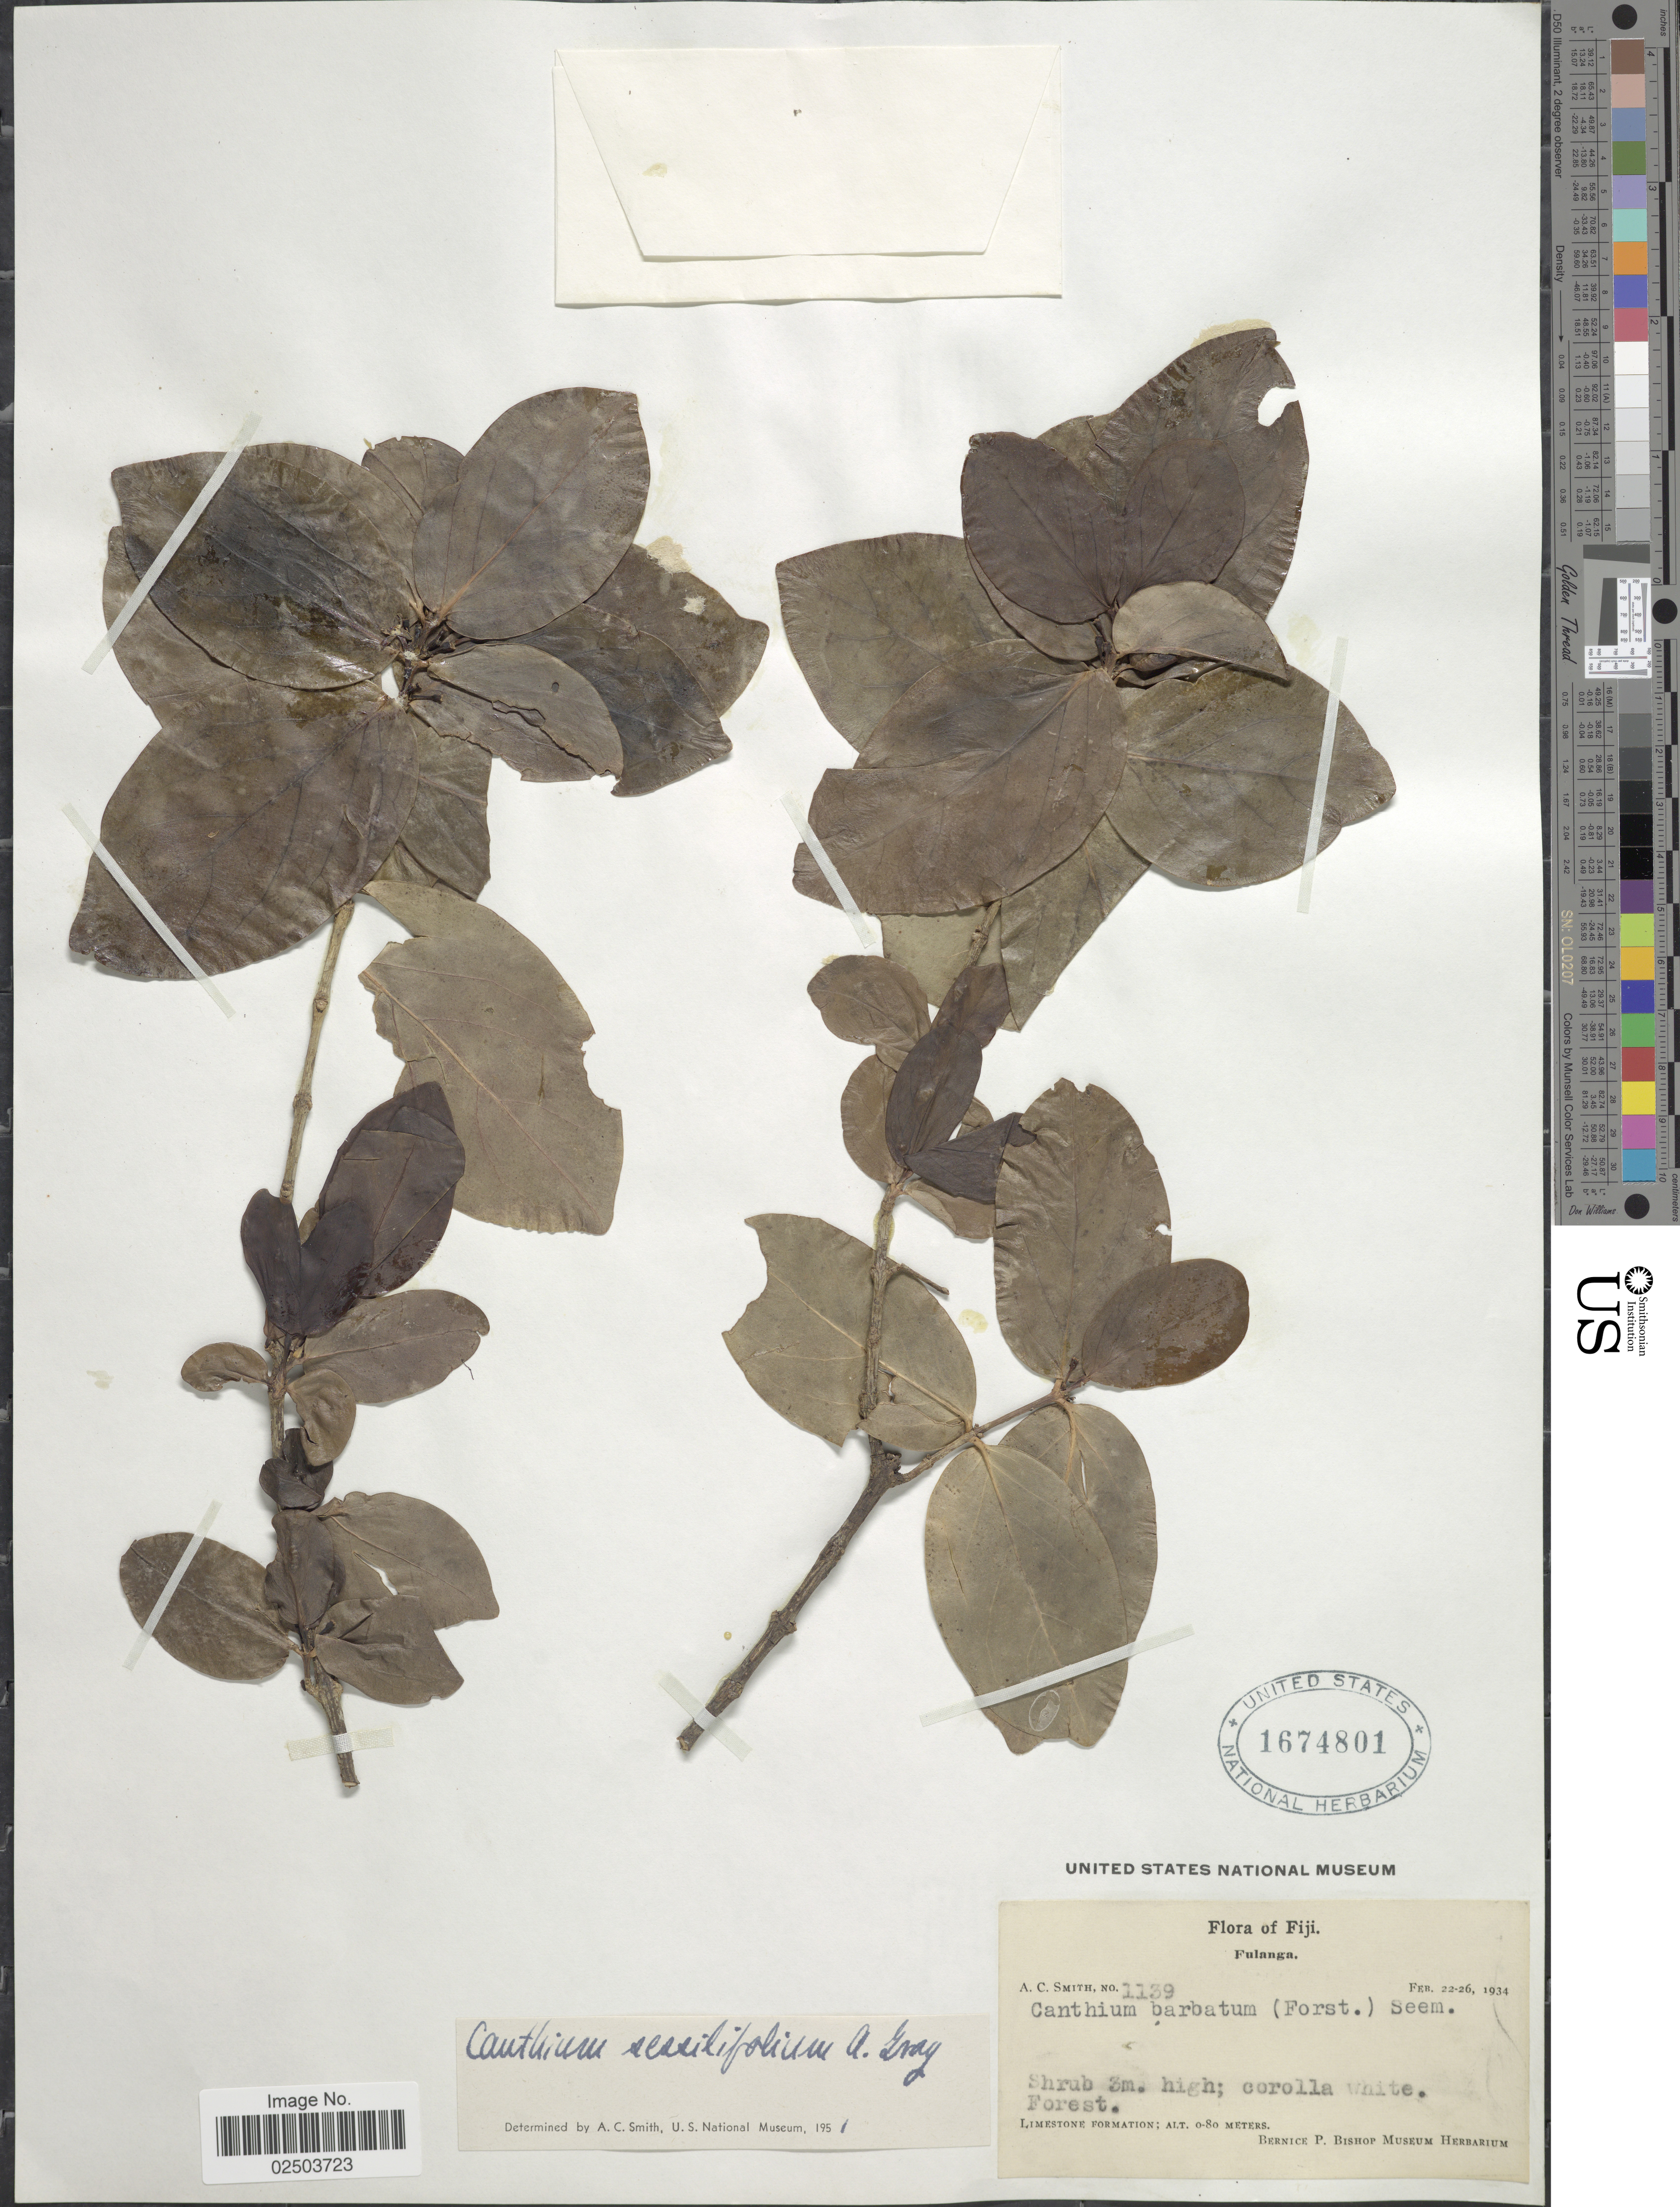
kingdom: Plantae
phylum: Tracheophyta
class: Magnoliopsida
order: Gentianales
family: Rubiaceae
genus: Cyclophyllum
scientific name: Cyclophyllum sessilifolium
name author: (A. Gray) A.C. Sm. & S.P. Darwin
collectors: A. C. Smith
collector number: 1139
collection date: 1934-02-22/1934-02-26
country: Fiji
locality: Fulanga. Limestone Formation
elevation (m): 0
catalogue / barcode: US 1674801